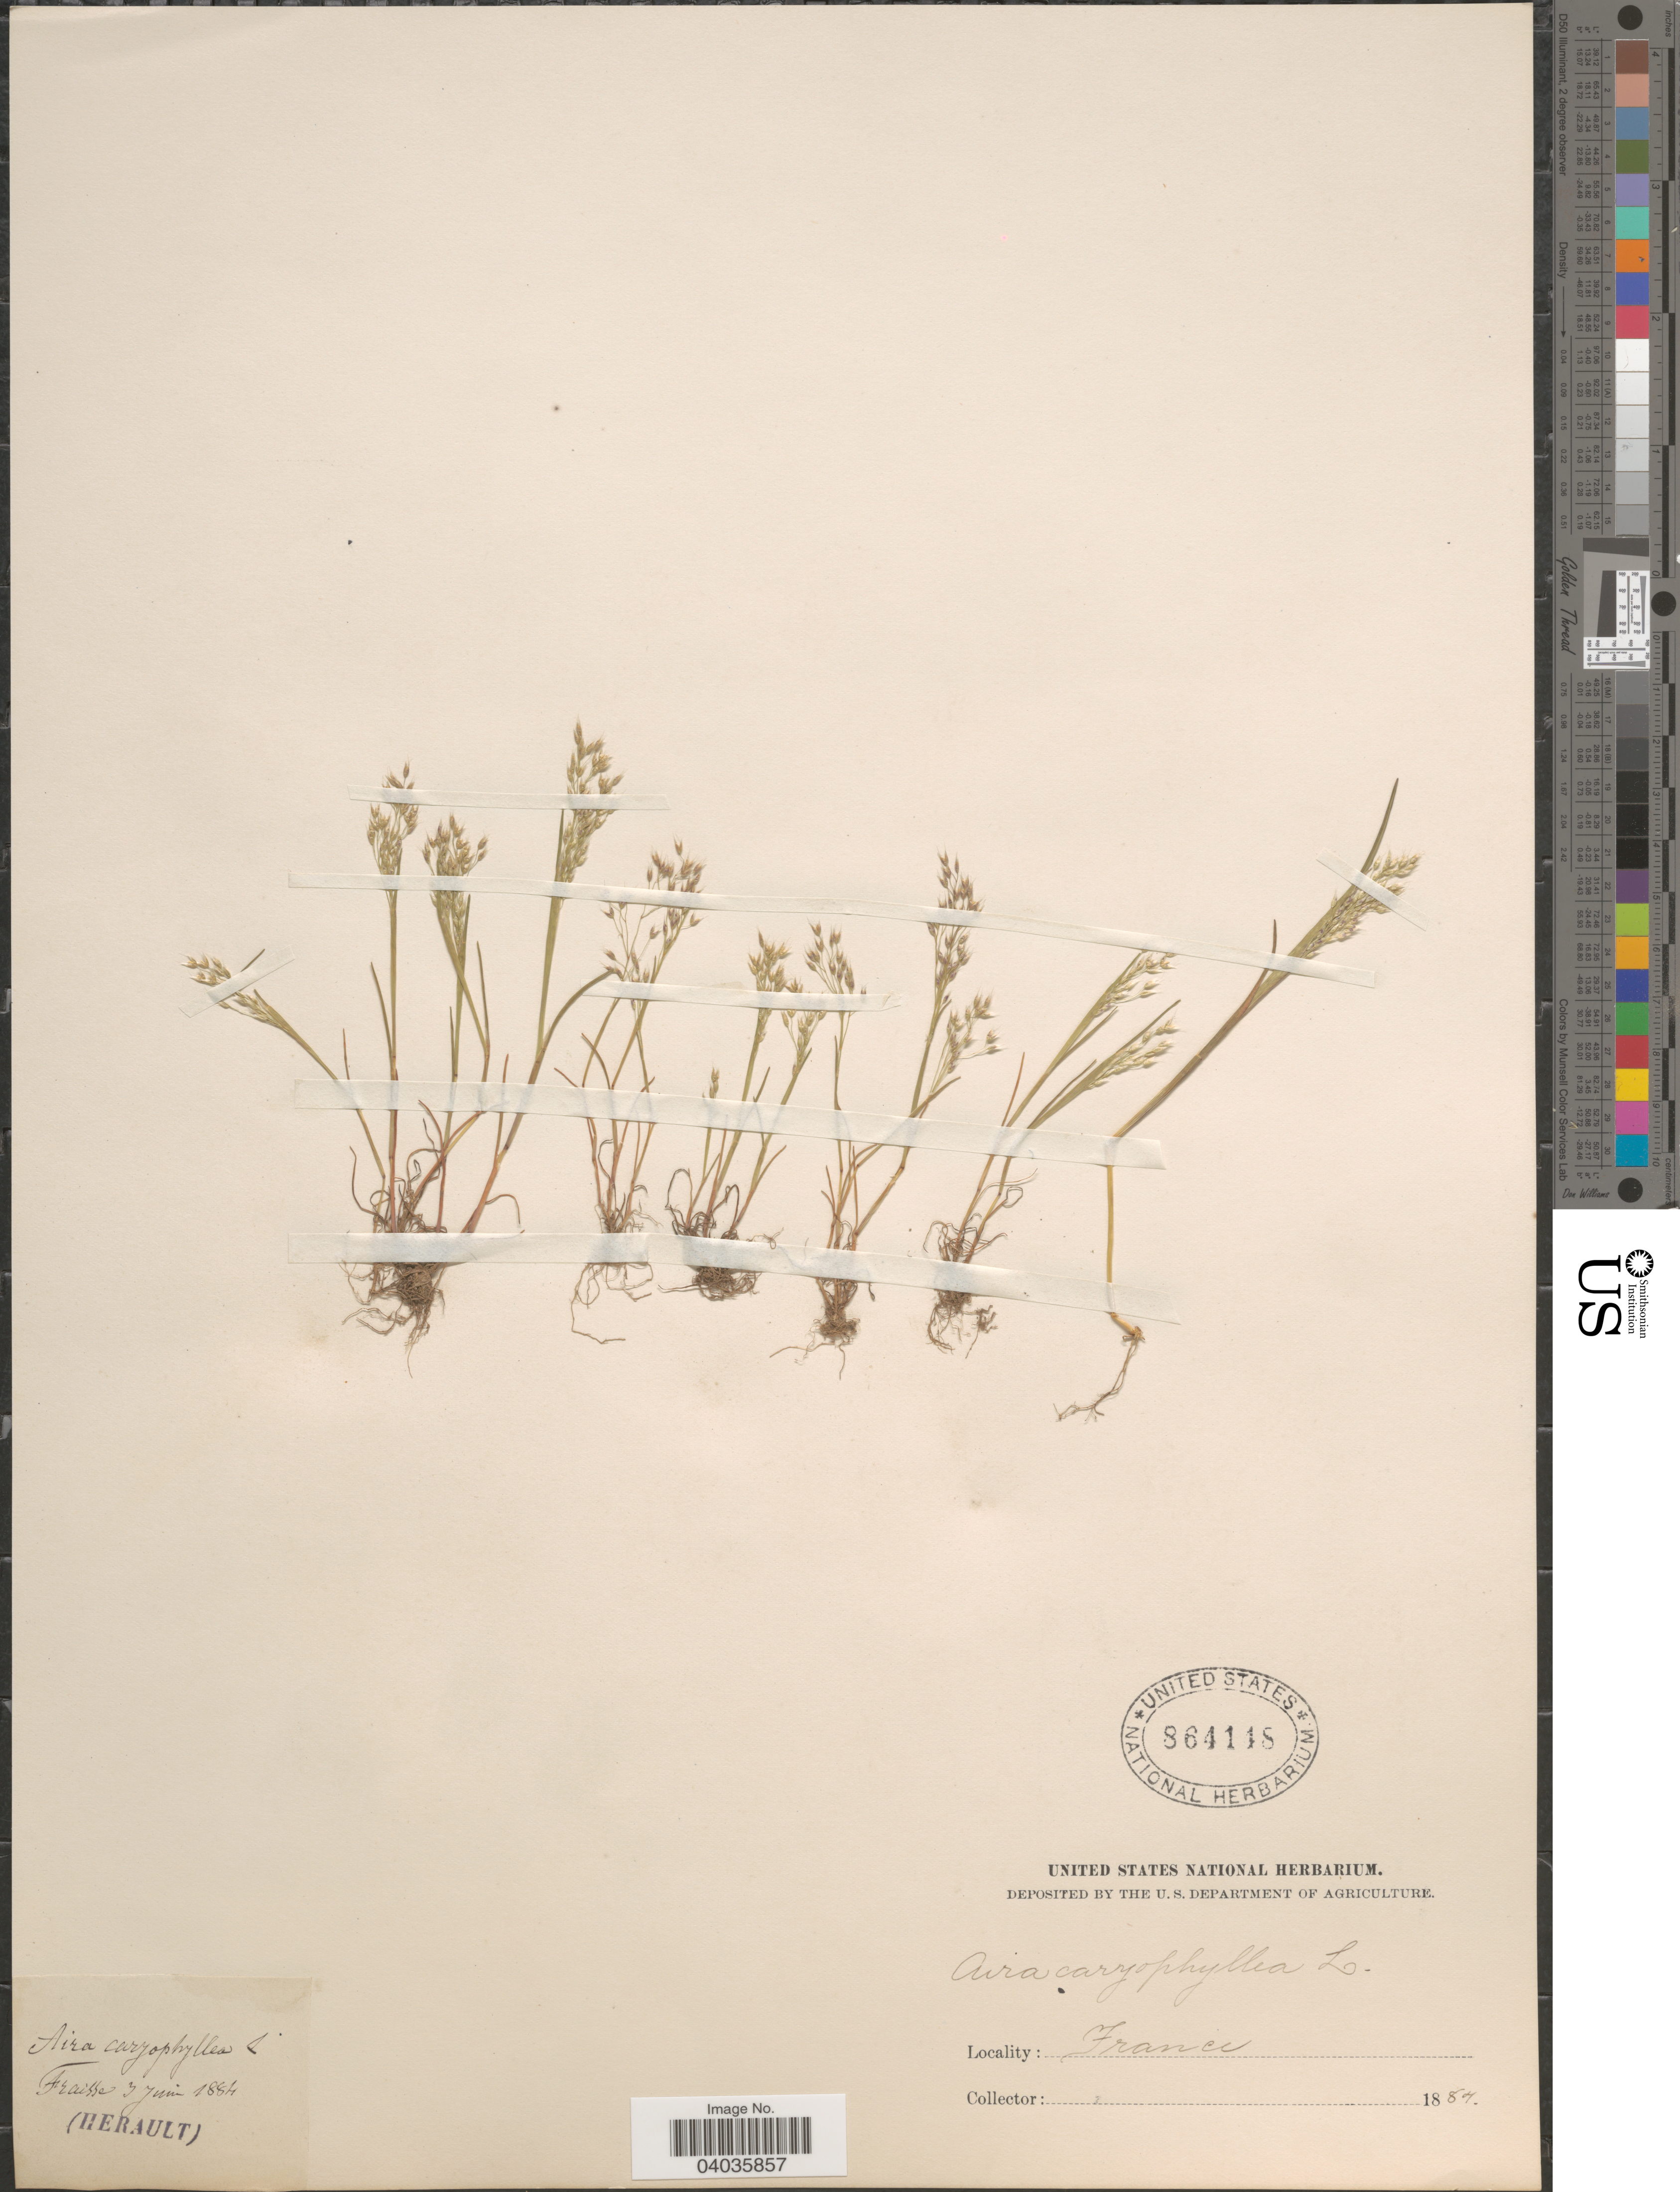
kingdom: Plantae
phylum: Tracheophyta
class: Liliopsida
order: Poales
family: Poaceae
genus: Aira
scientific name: Aira caryophyllea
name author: L.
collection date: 1884-06-03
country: France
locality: Fraisse. Herault.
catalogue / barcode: US 864118